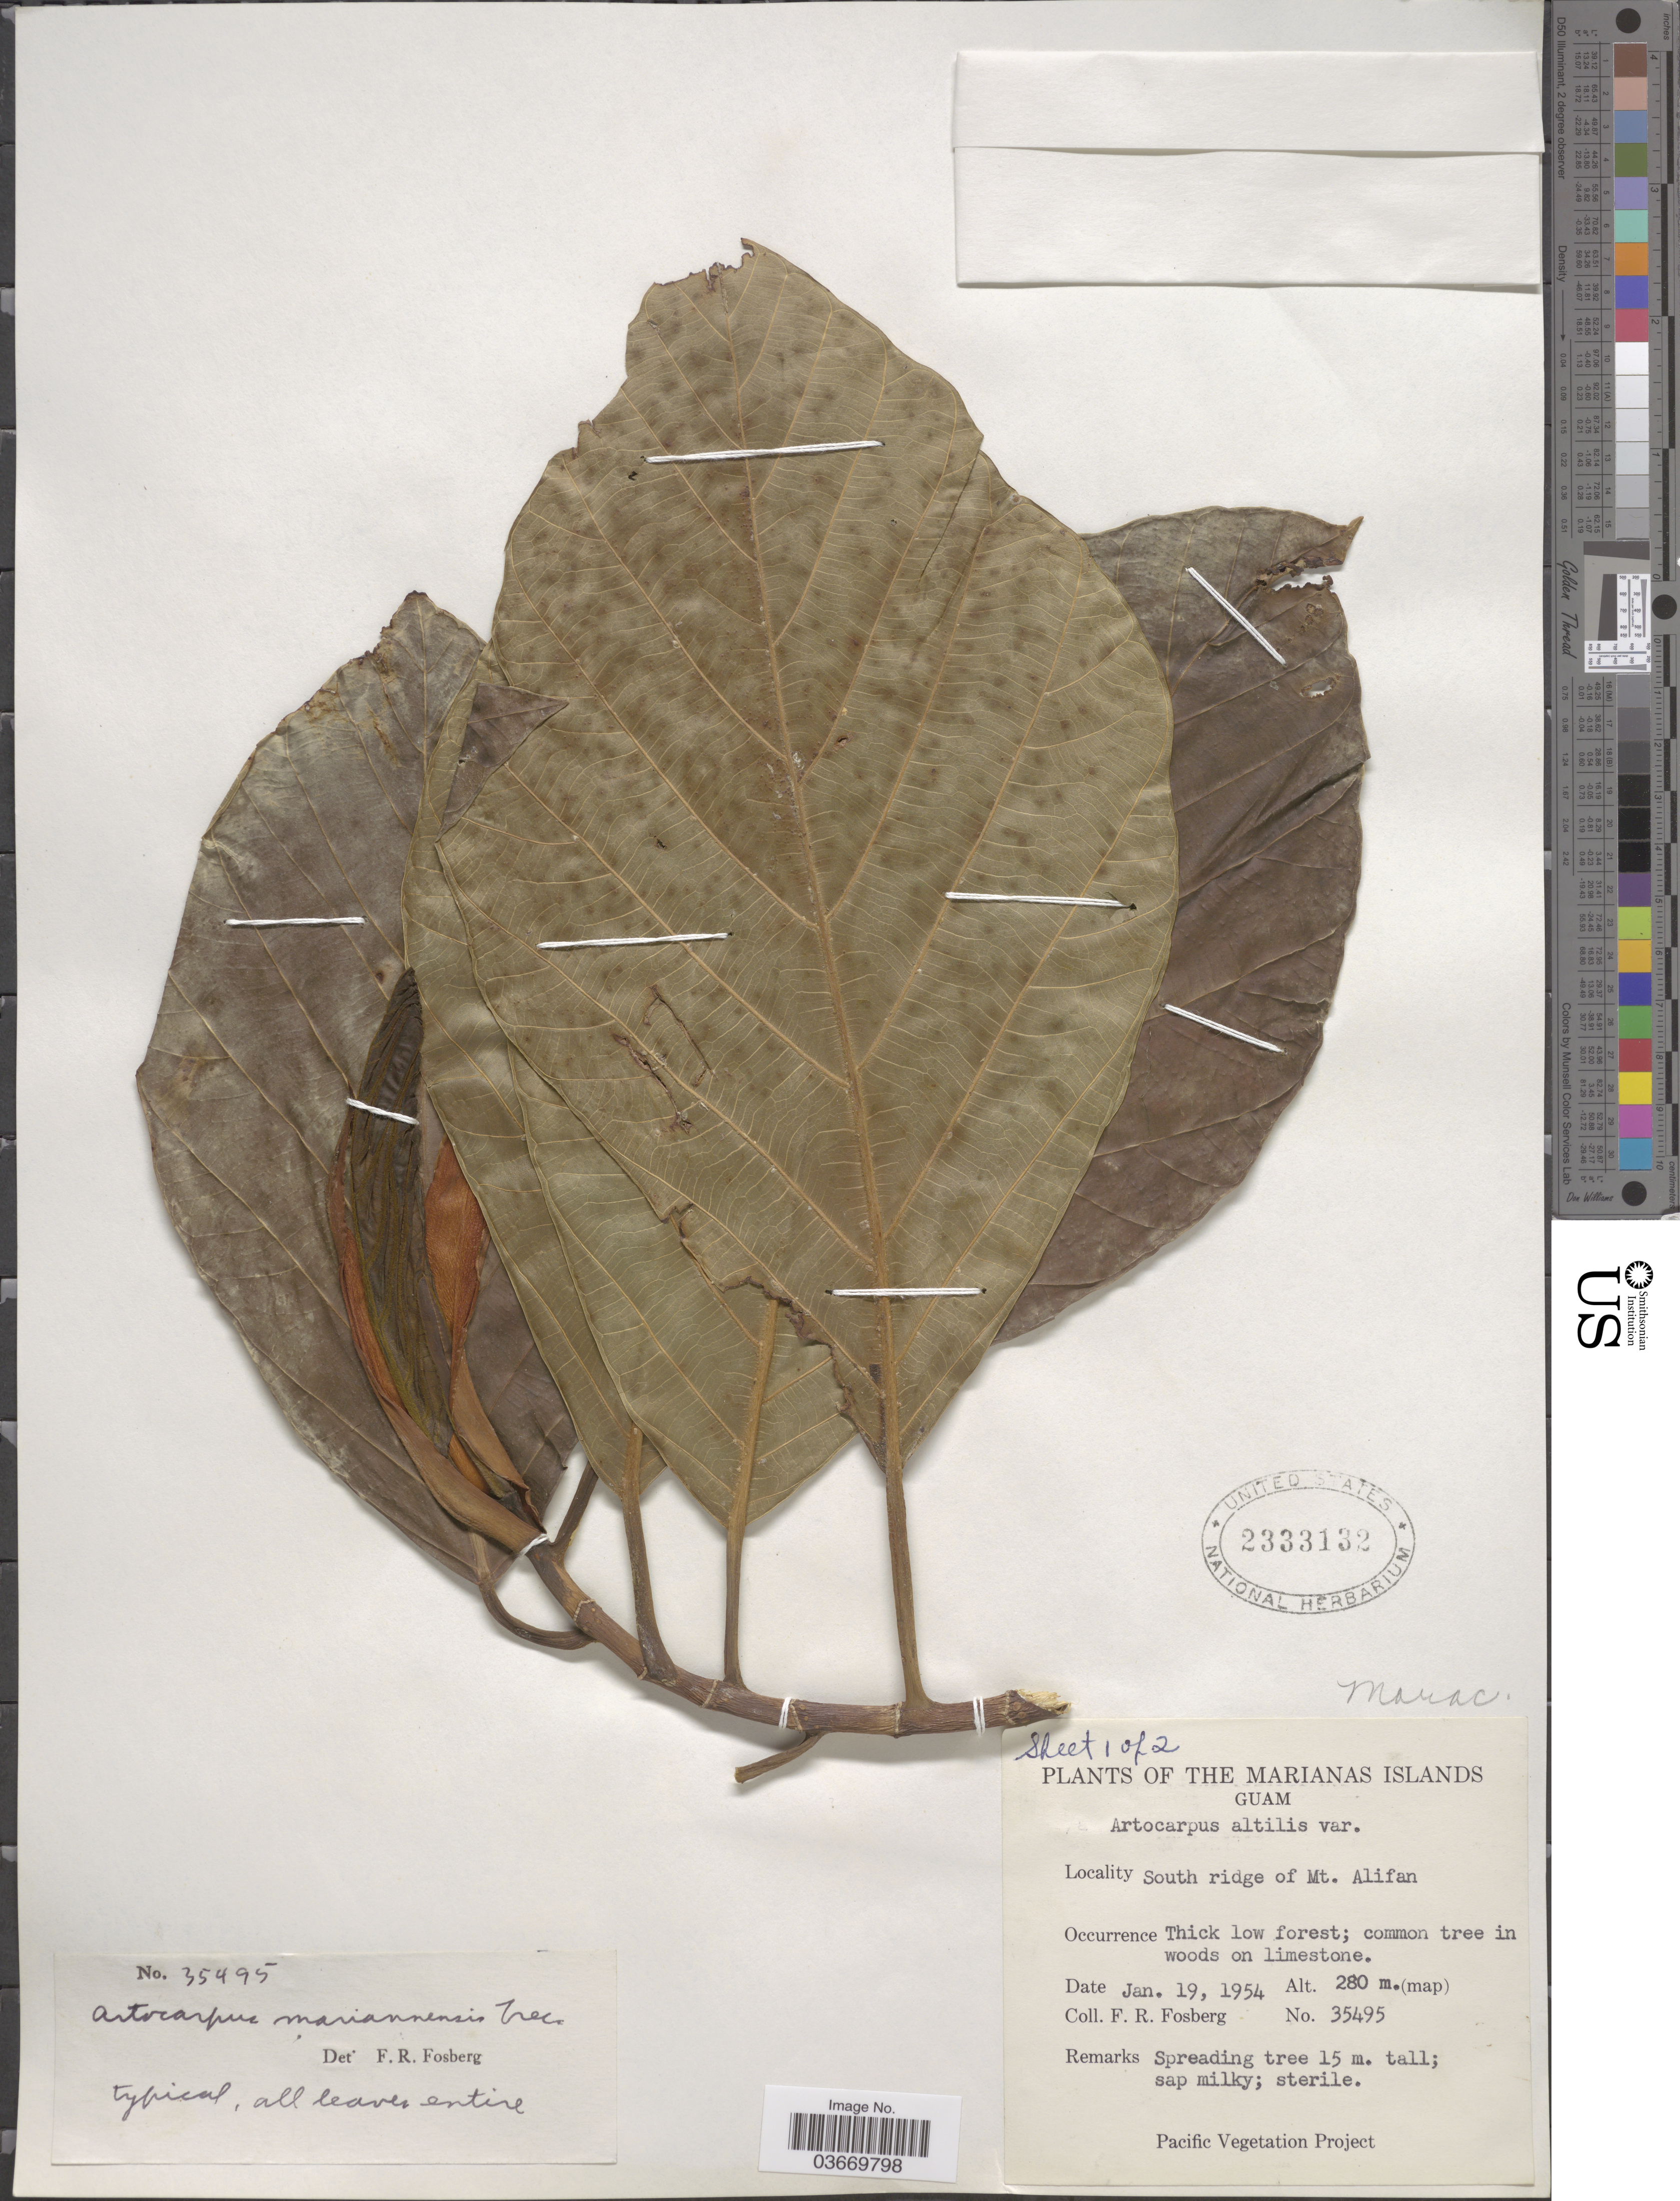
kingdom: Plantae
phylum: Tracheophyta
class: Magnoliopsida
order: Rosales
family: Moraceae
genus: Artocarpus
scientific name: Artocarpus mariannensis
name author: Trécul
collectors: F. R. Fosberg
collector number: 35495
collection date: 1954-01-19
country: Guam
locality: The Marianas Islands. South ridge of Mt. Alifan.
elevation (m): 280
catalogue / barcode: US 2333132